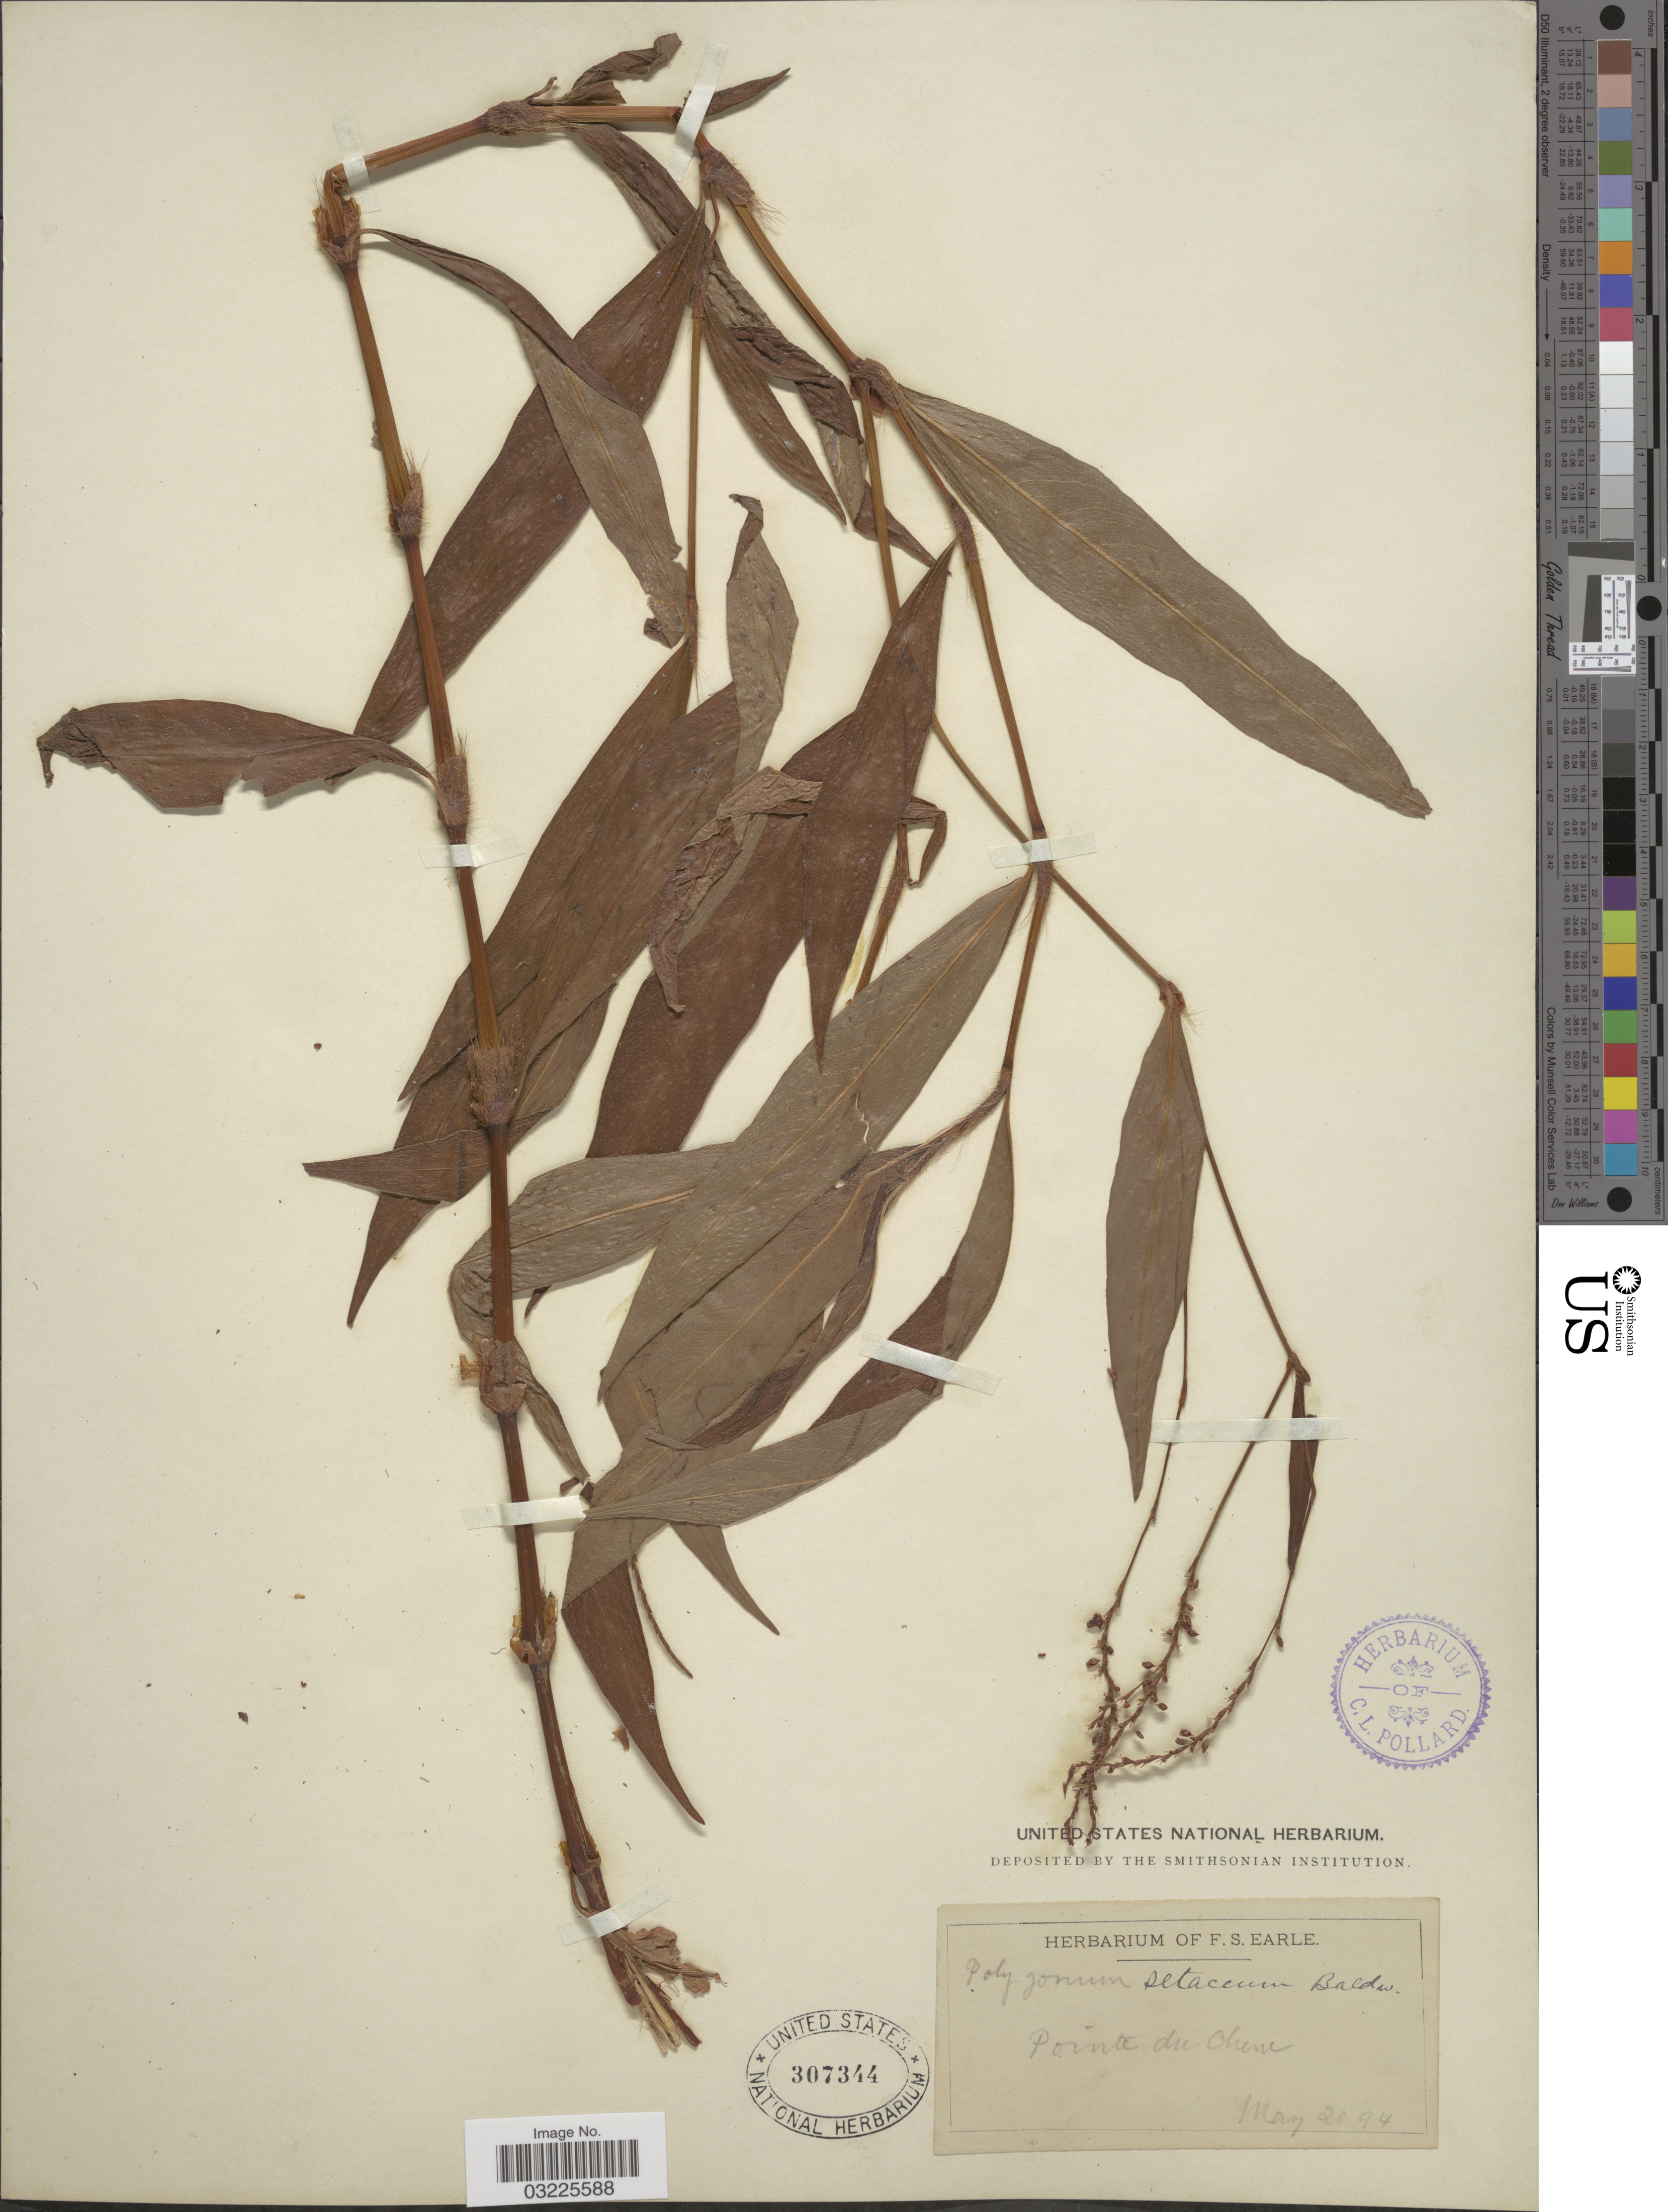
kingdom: Plantae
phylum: Tracheophyta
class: Magnoliopsida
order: Caryophyllales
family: Polygonaceae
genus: Persicaria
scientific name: Persicaria setacea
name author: Small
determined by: Atha, D. E.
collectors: Ex herb. F. S. Earle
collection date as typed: Transcribed d/m/y: 20/5/94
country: Canada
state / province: New Brunswick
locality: Pointe du Chene.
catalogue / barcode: US 307344